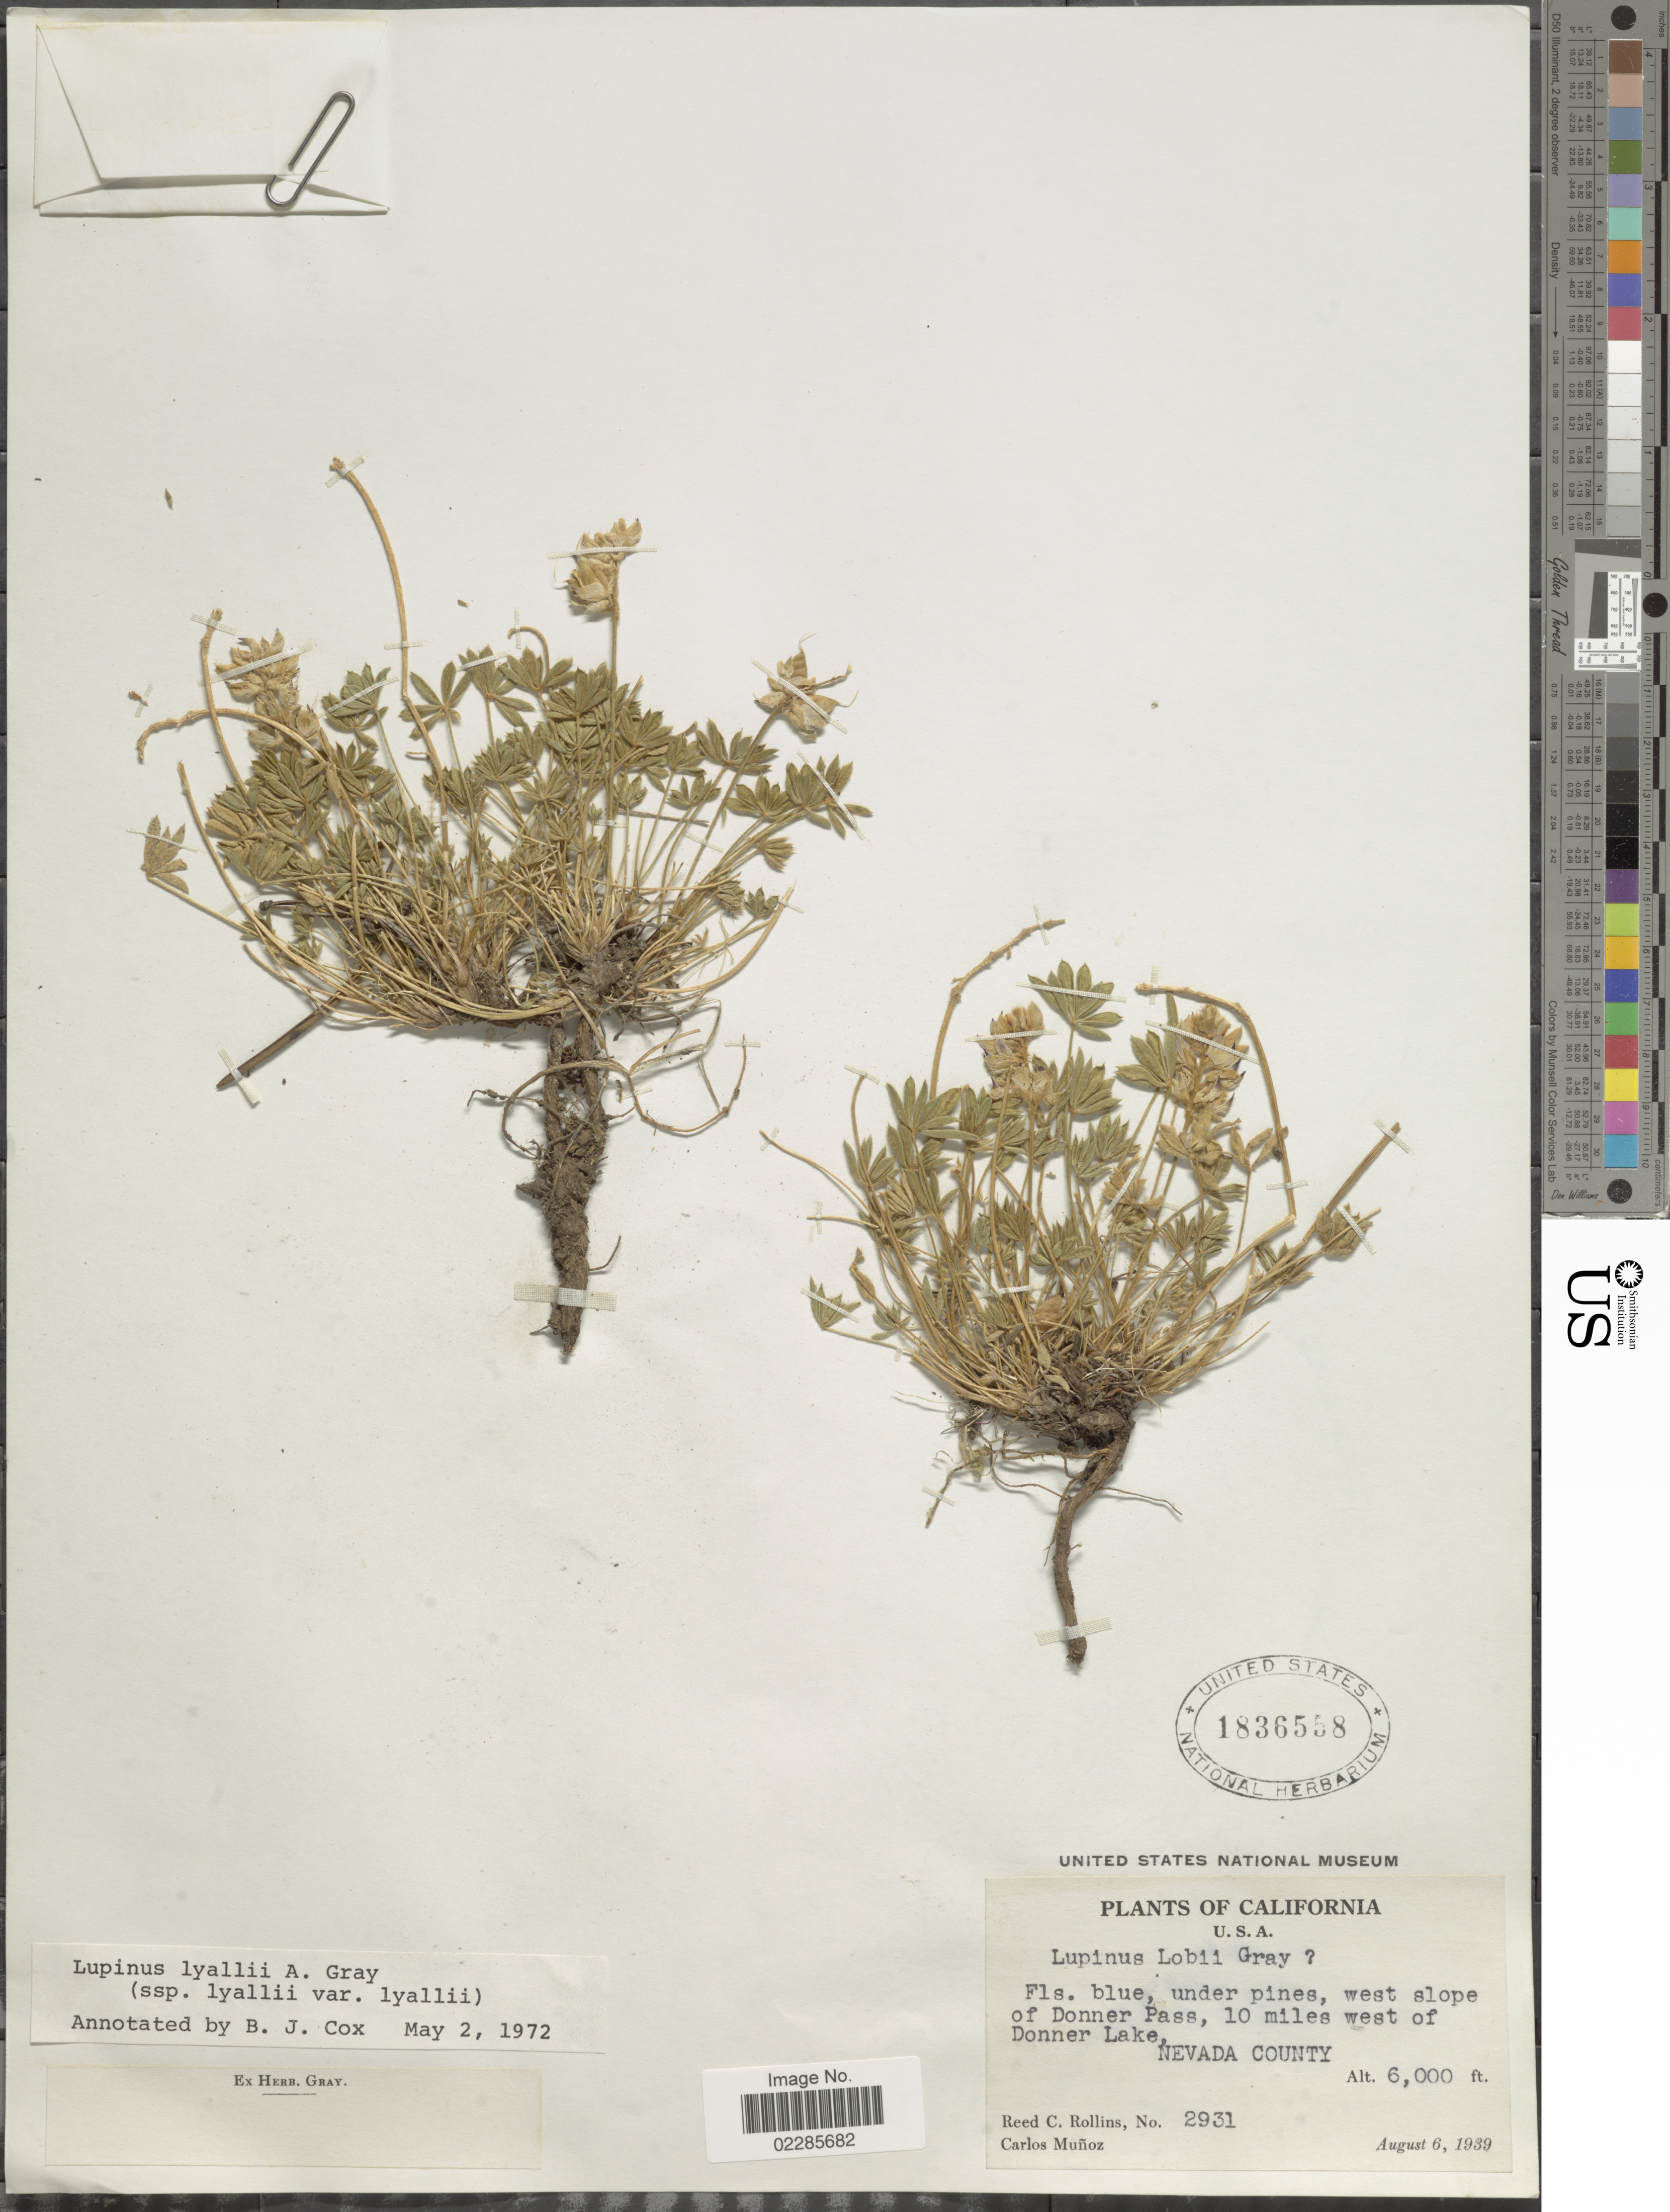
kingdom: Plantae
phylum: Tracheophyta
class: Magnoliopsida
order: Fabales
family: Fabaceae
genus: Lupinus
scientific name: Lupinus lyallii subsp. lyallii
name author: A. Gray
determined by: Cox, B. J.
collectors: R. C. Rollins & C. Muñoz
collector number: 2931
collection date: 1939-08-06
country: United States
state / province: Nevada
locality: West slope of Donner Pass, 10 miles west of Donner Lake, nevada County, California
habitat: under pines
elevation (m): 1829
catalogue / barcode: US 1836558